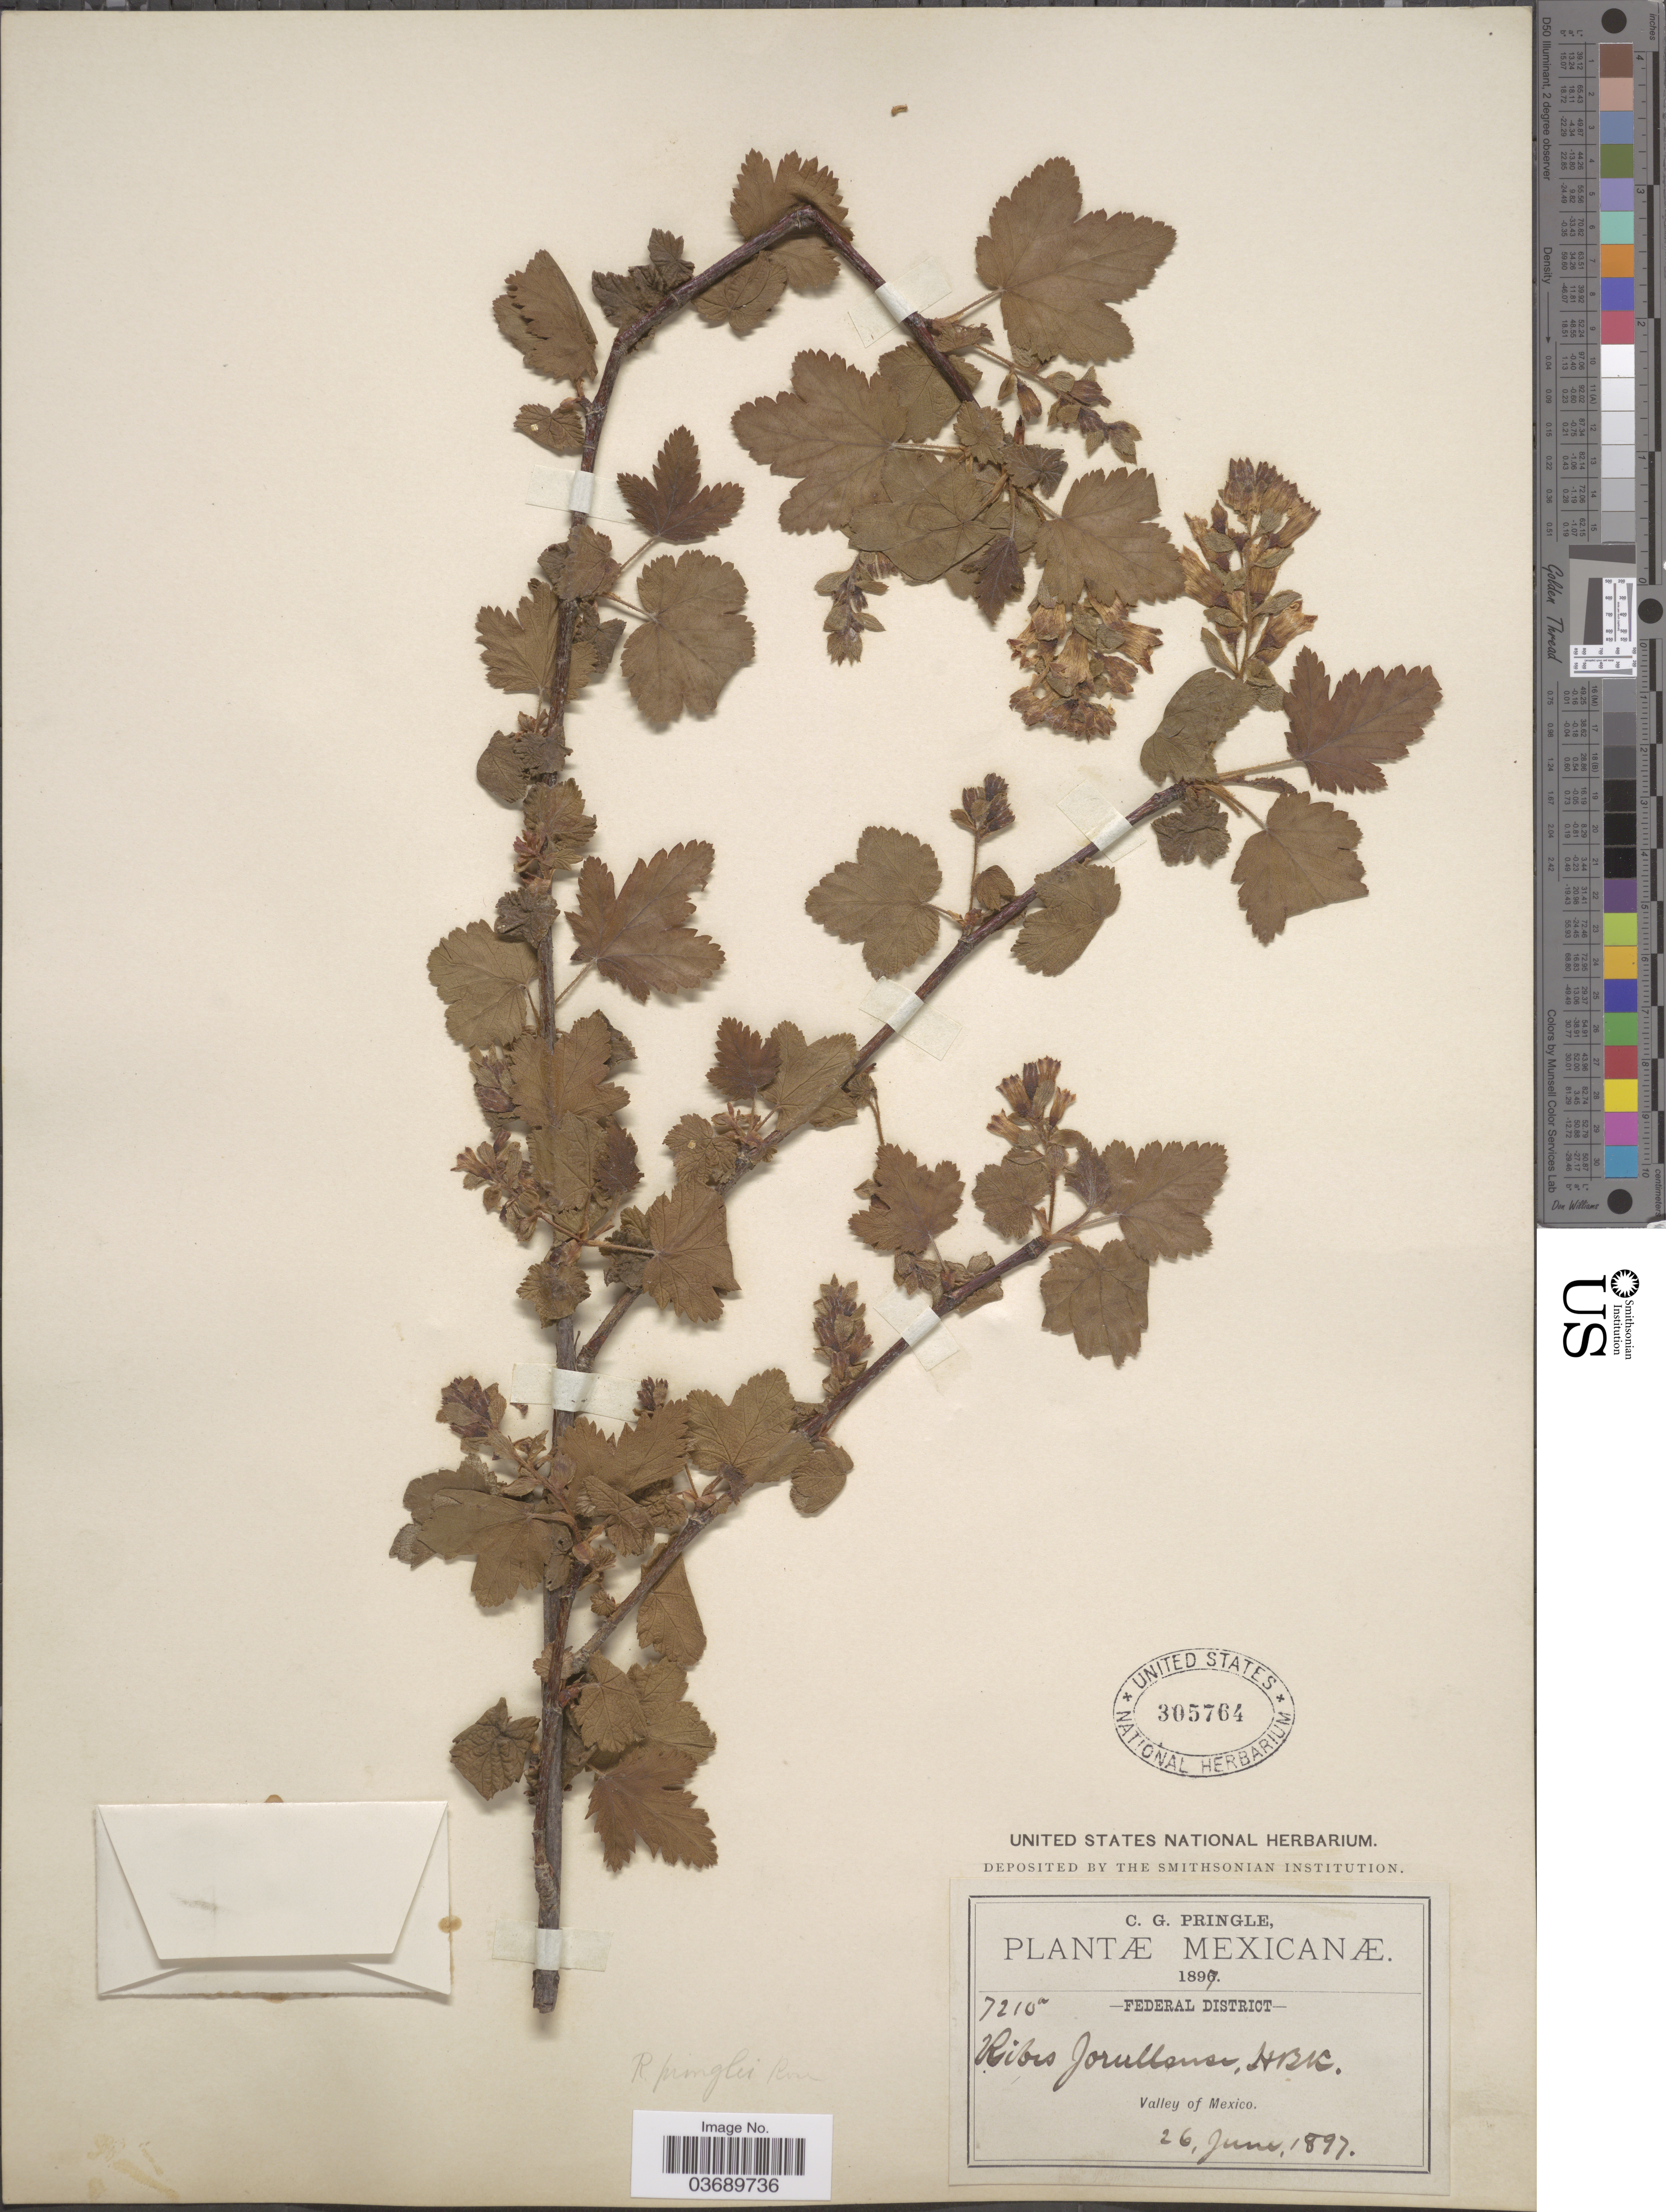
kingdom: Plantae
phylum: Tracheophyta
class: Magnoliopsida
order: Saxifragales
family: Grossulariaceae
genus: Ribes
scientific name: Ribes pringlei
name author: Rose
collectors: C. G. Pringle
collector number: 7210a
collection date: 1897-06-26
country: Mexico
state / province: Distrito Federal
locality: Valley of Mexico, Federal District.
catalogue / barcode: US 305764